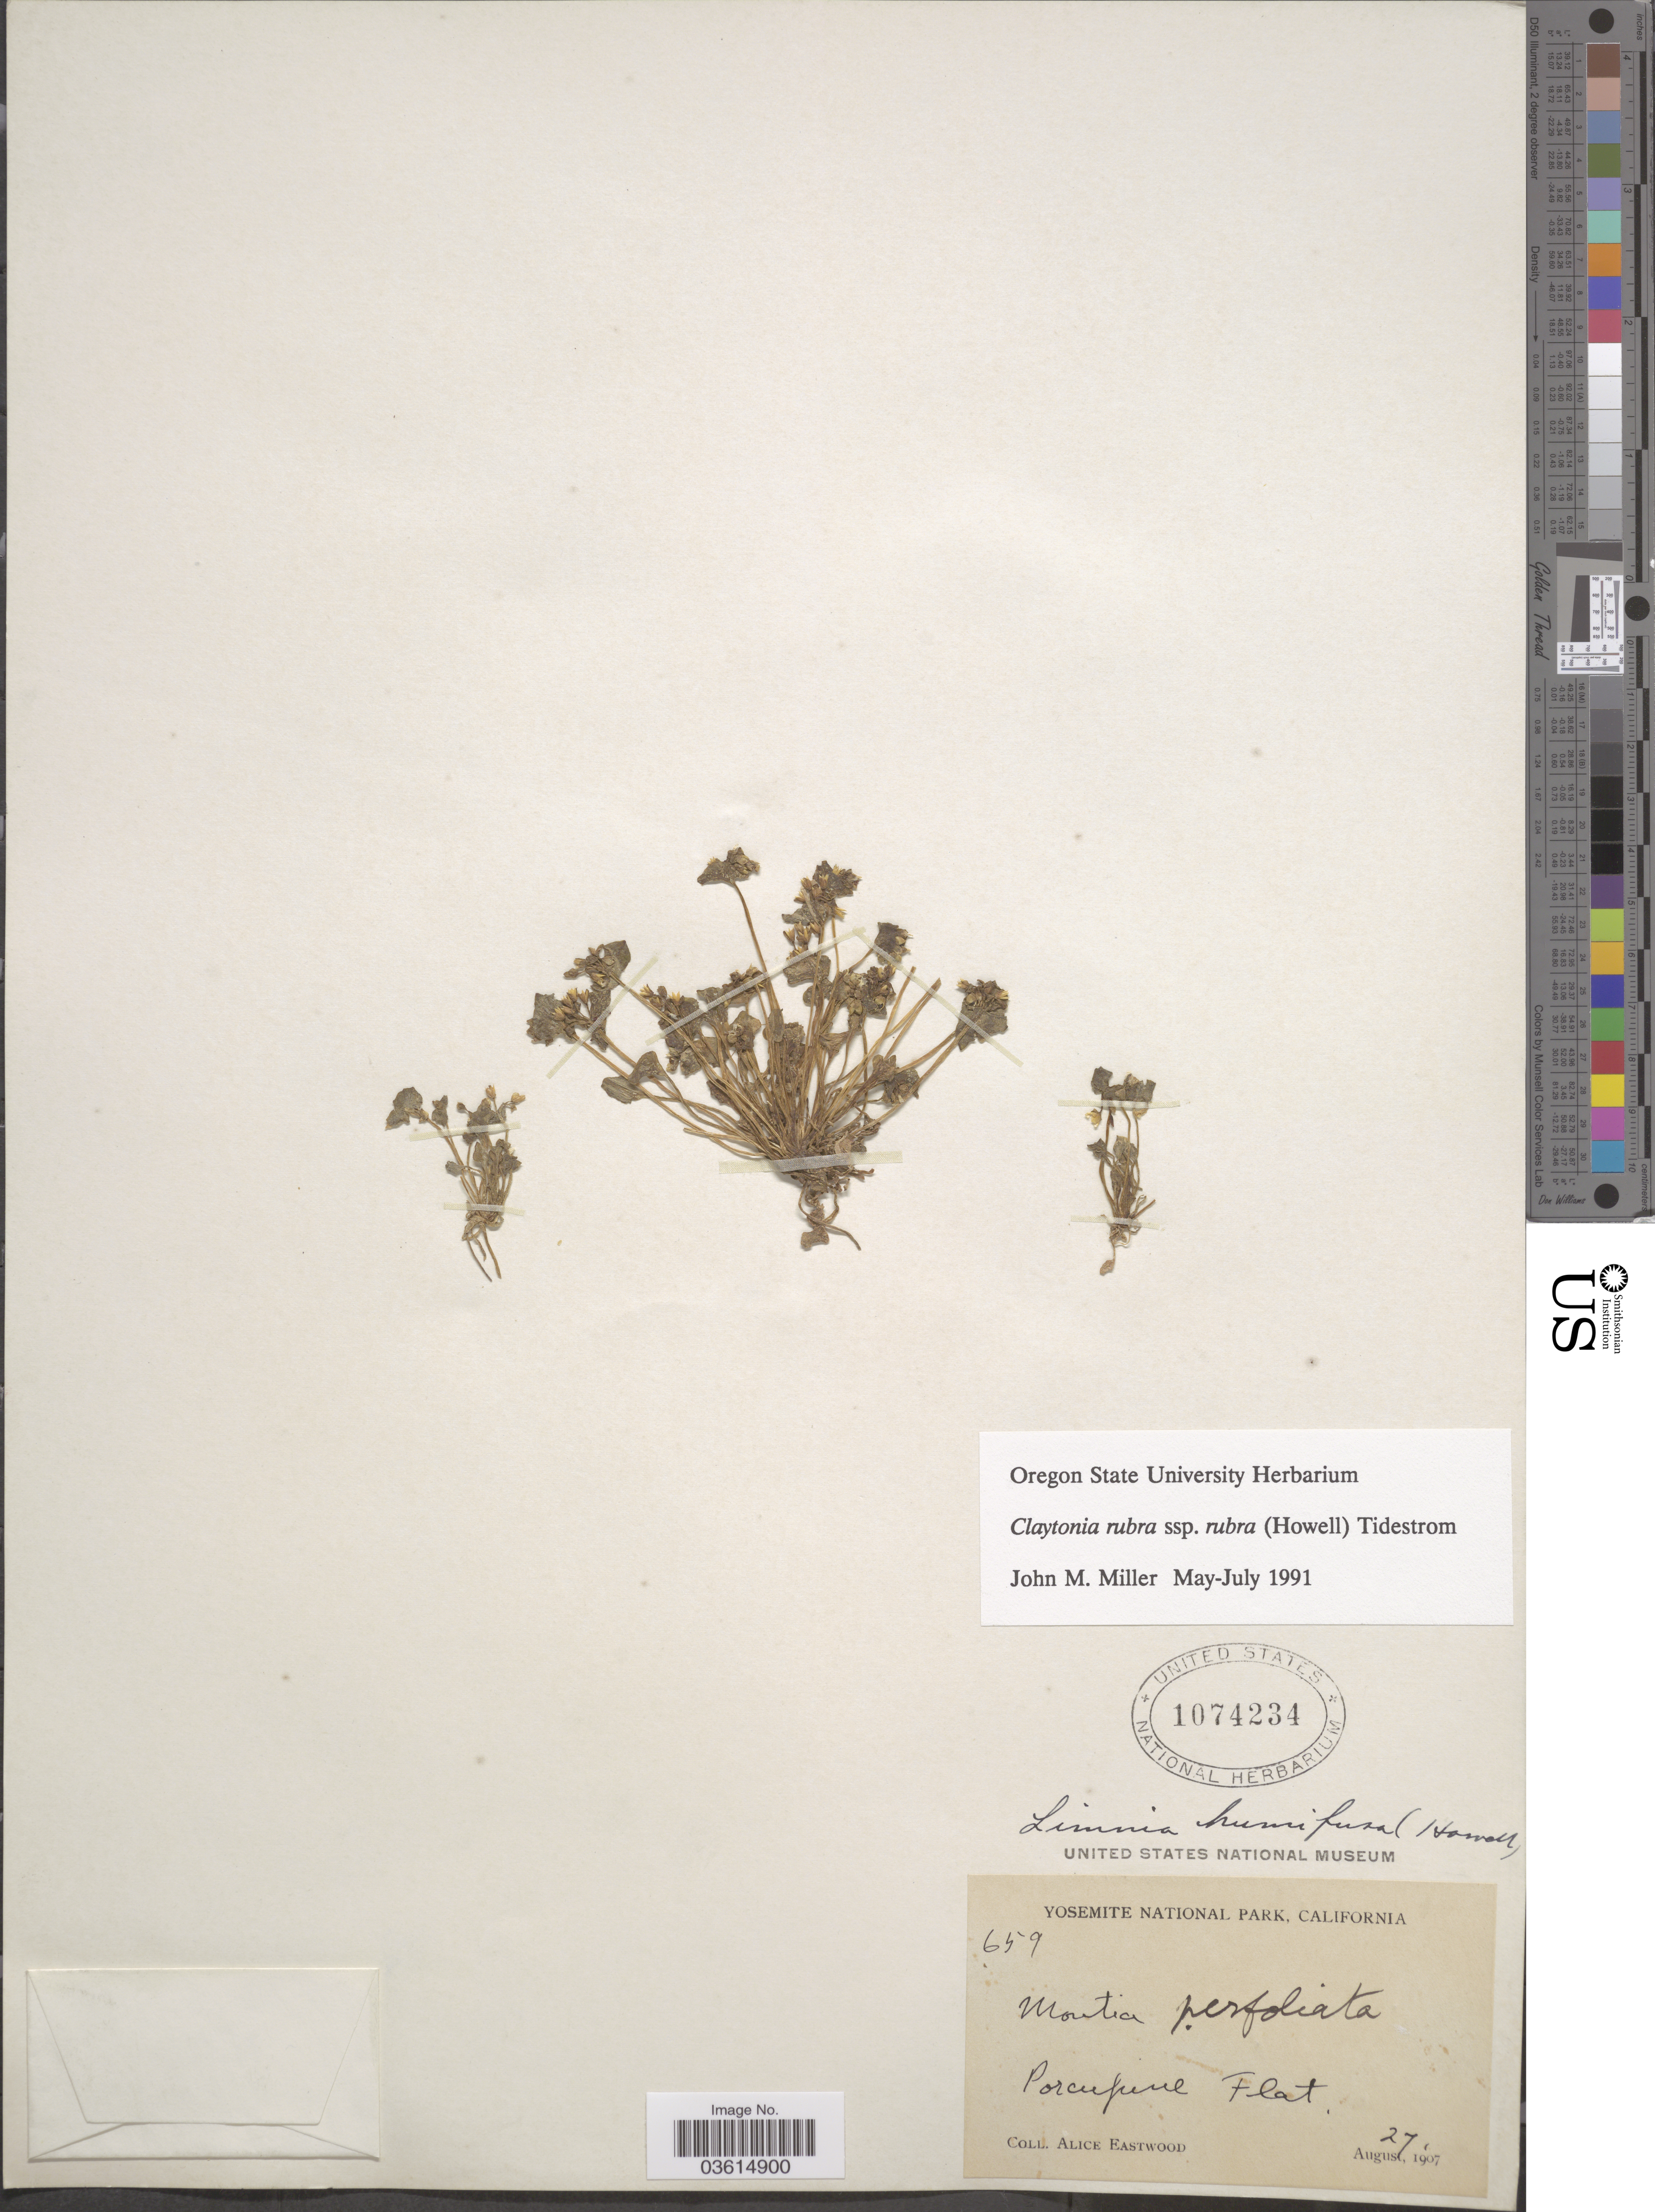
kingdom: Plantae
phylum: Tracheophyta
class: Magnoliopsida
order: Caryophyllales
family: Montiaceae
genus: Claytonia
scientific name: Claytonia rubra subsp. rubra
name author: (Howell) Tidestr.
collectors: A. Eastwood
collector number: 659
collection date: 1907-08-27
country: United States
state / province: California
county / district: Mariposa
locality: Yosemite National Park. Porcupine Flat.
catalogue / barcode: US 1074234